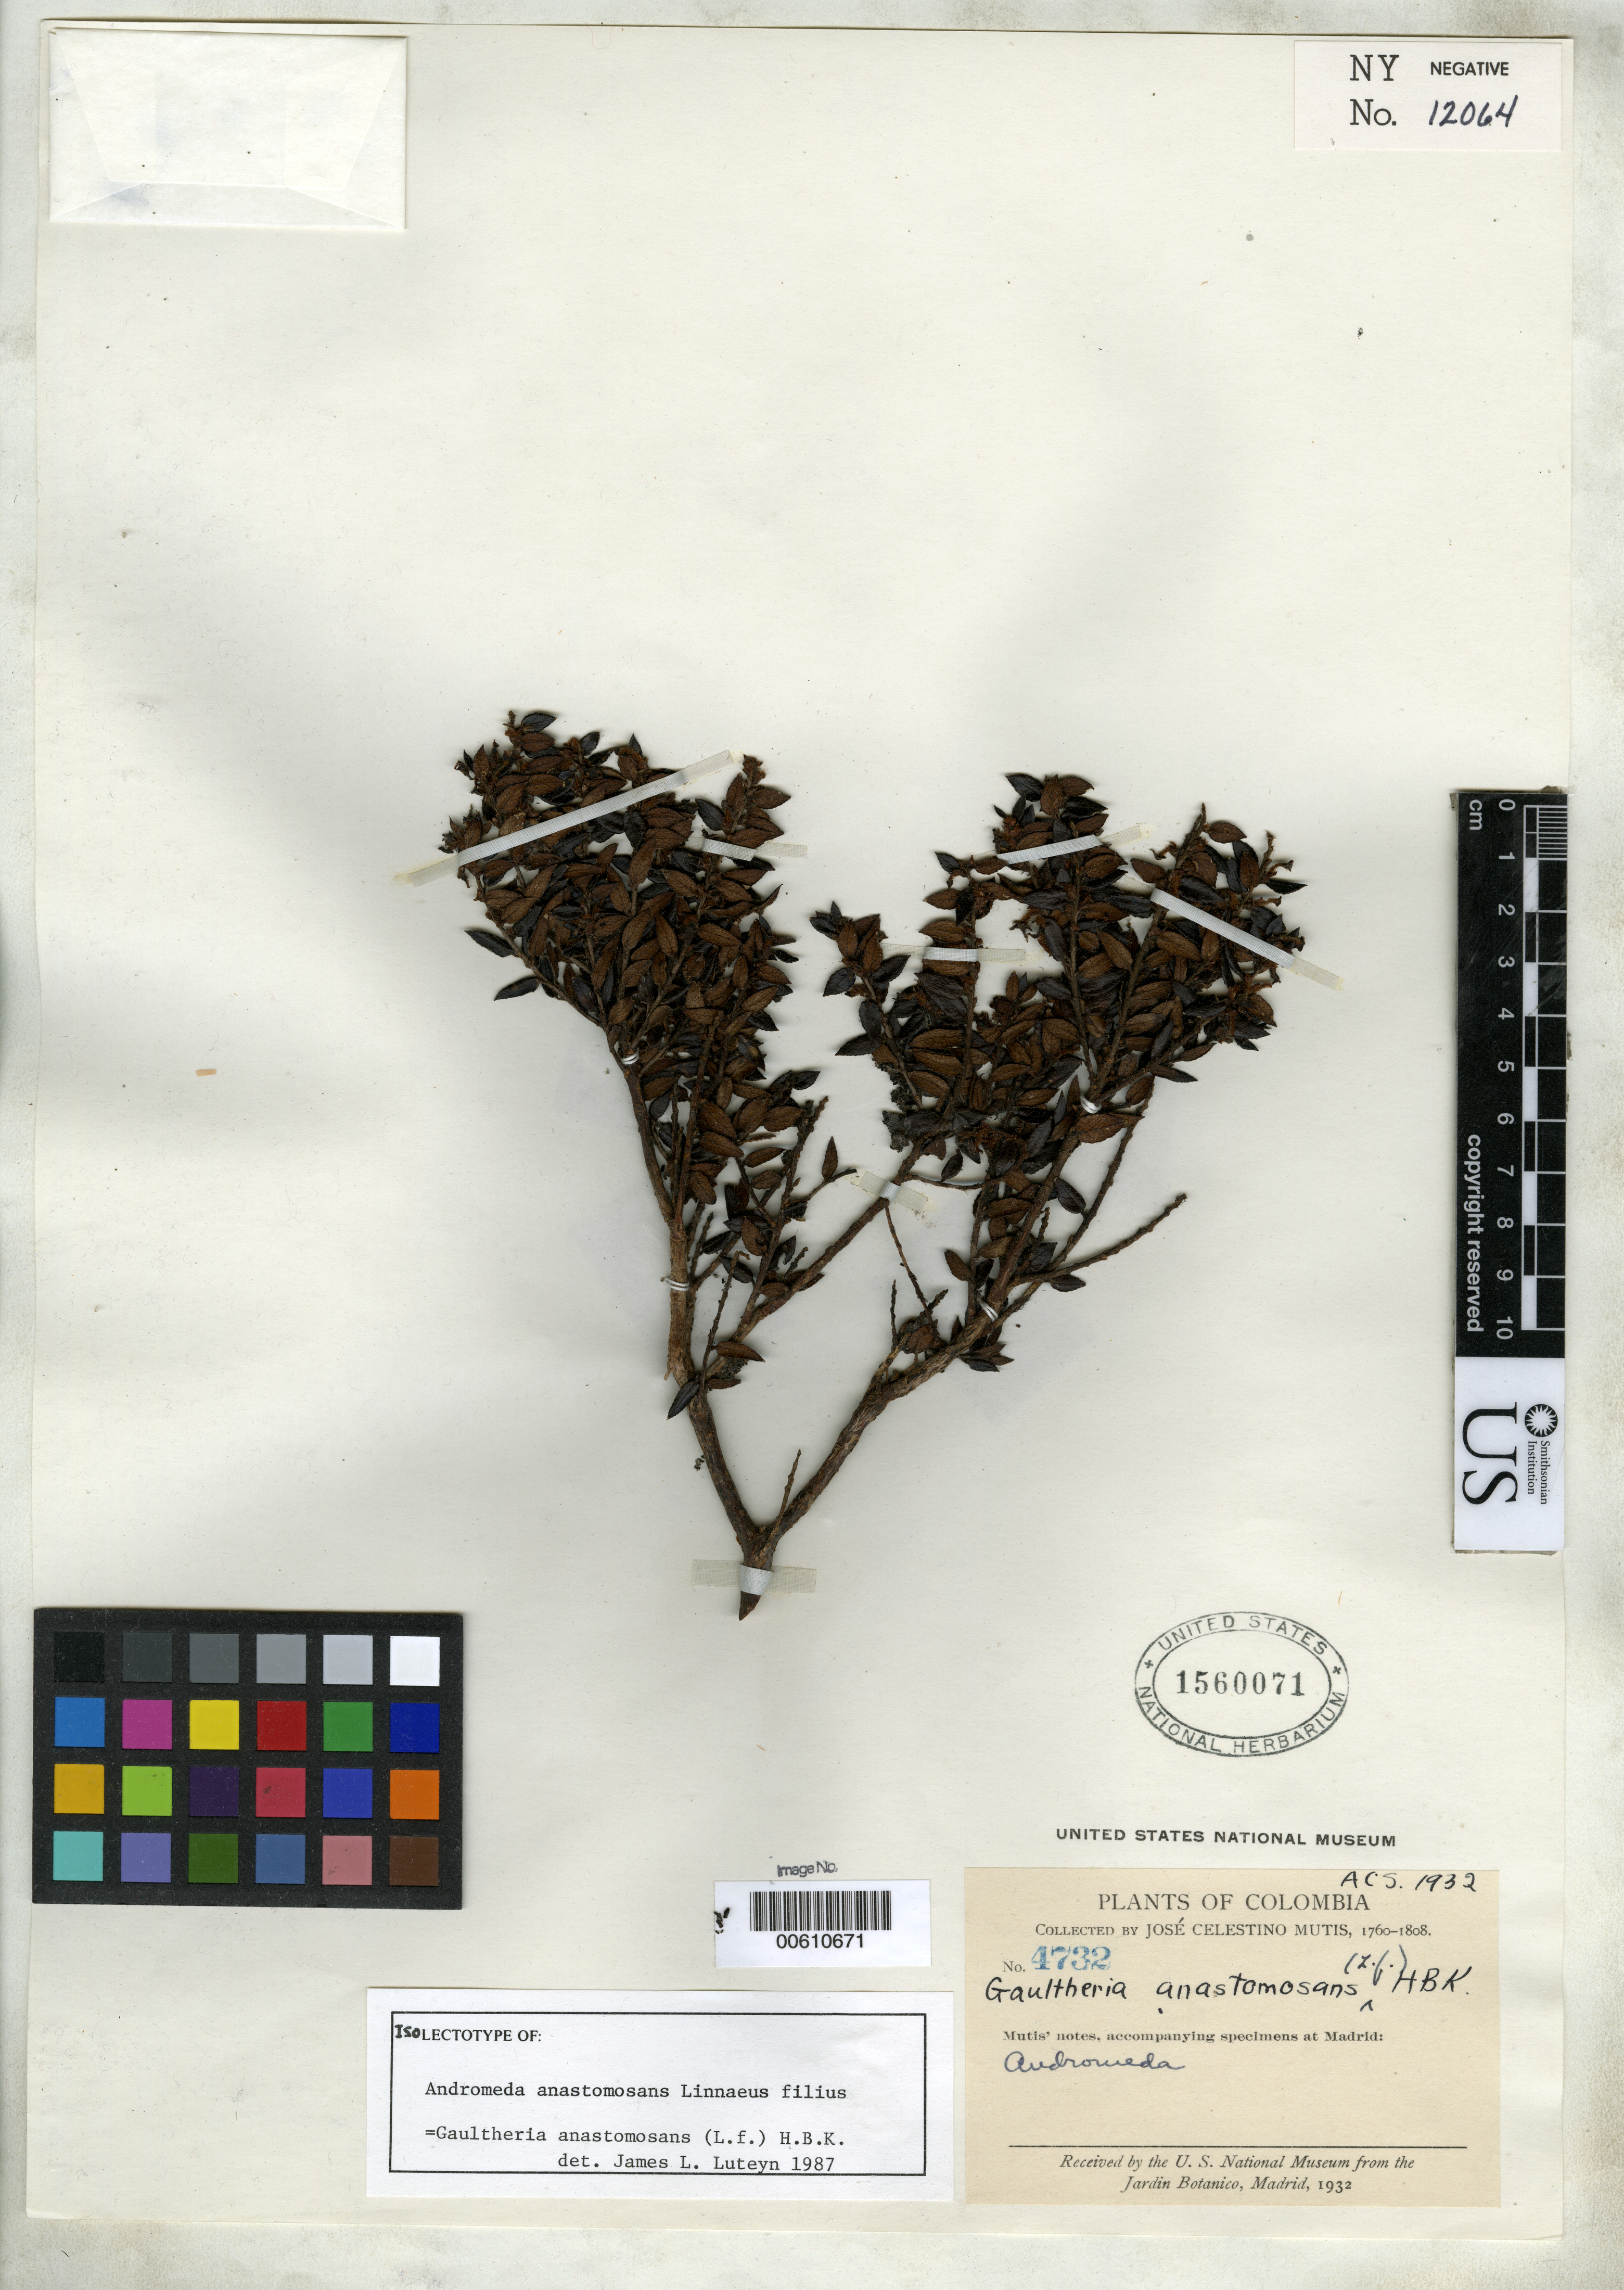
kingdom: Plantae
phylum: Tracheophyta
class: Magnoliopsida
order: Ericales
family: Ericaceae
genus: Andromeda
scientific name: Andromeda anastomosans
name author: L. f.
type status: Type Collection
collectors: J. C. B. Mutis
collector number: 4732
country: Colombia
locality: (Country as "Nova Granada").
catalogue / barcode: US 1560071